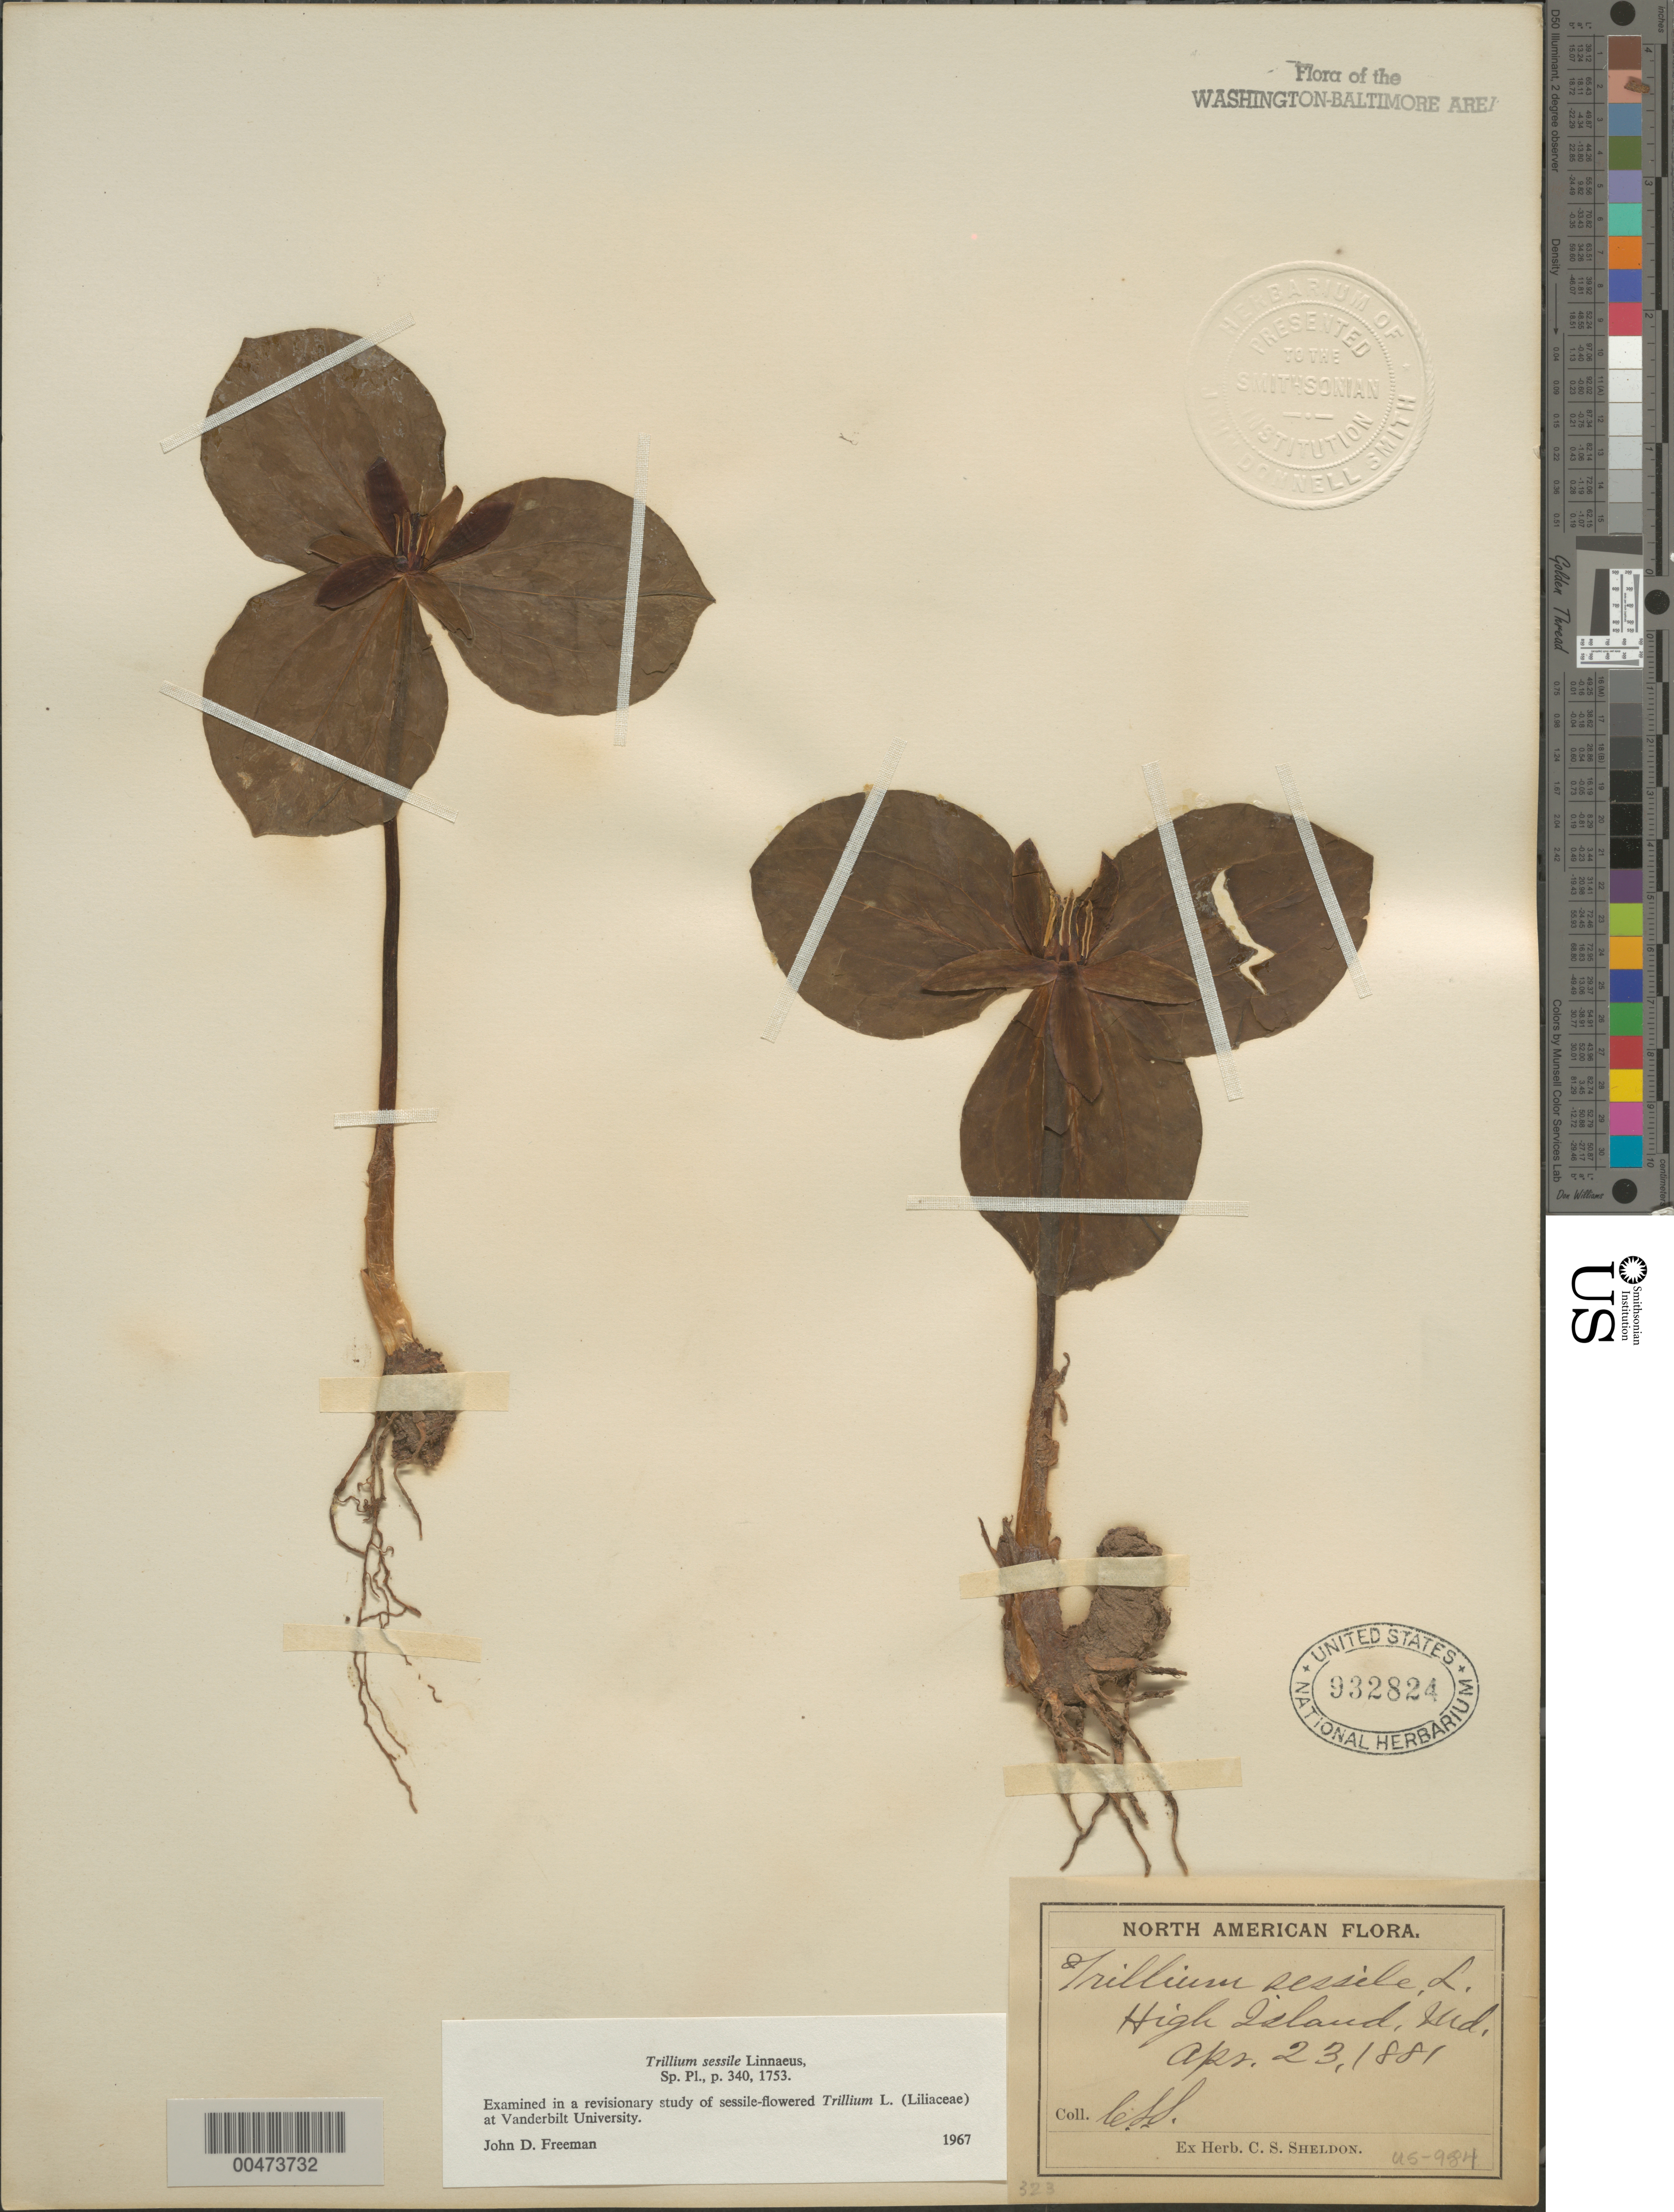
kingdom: Plantae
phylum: Tracheophyta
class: Liliopsida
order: Liliales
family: Melanthiaceae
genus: Trillium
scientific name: Trillium sessile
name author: L.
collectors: C. S. Sheldon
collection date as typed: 23 Apr 1881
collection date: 1881-04-23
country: United States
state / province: Maryland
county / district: Montgomery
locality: High Island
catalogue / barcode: US 932824